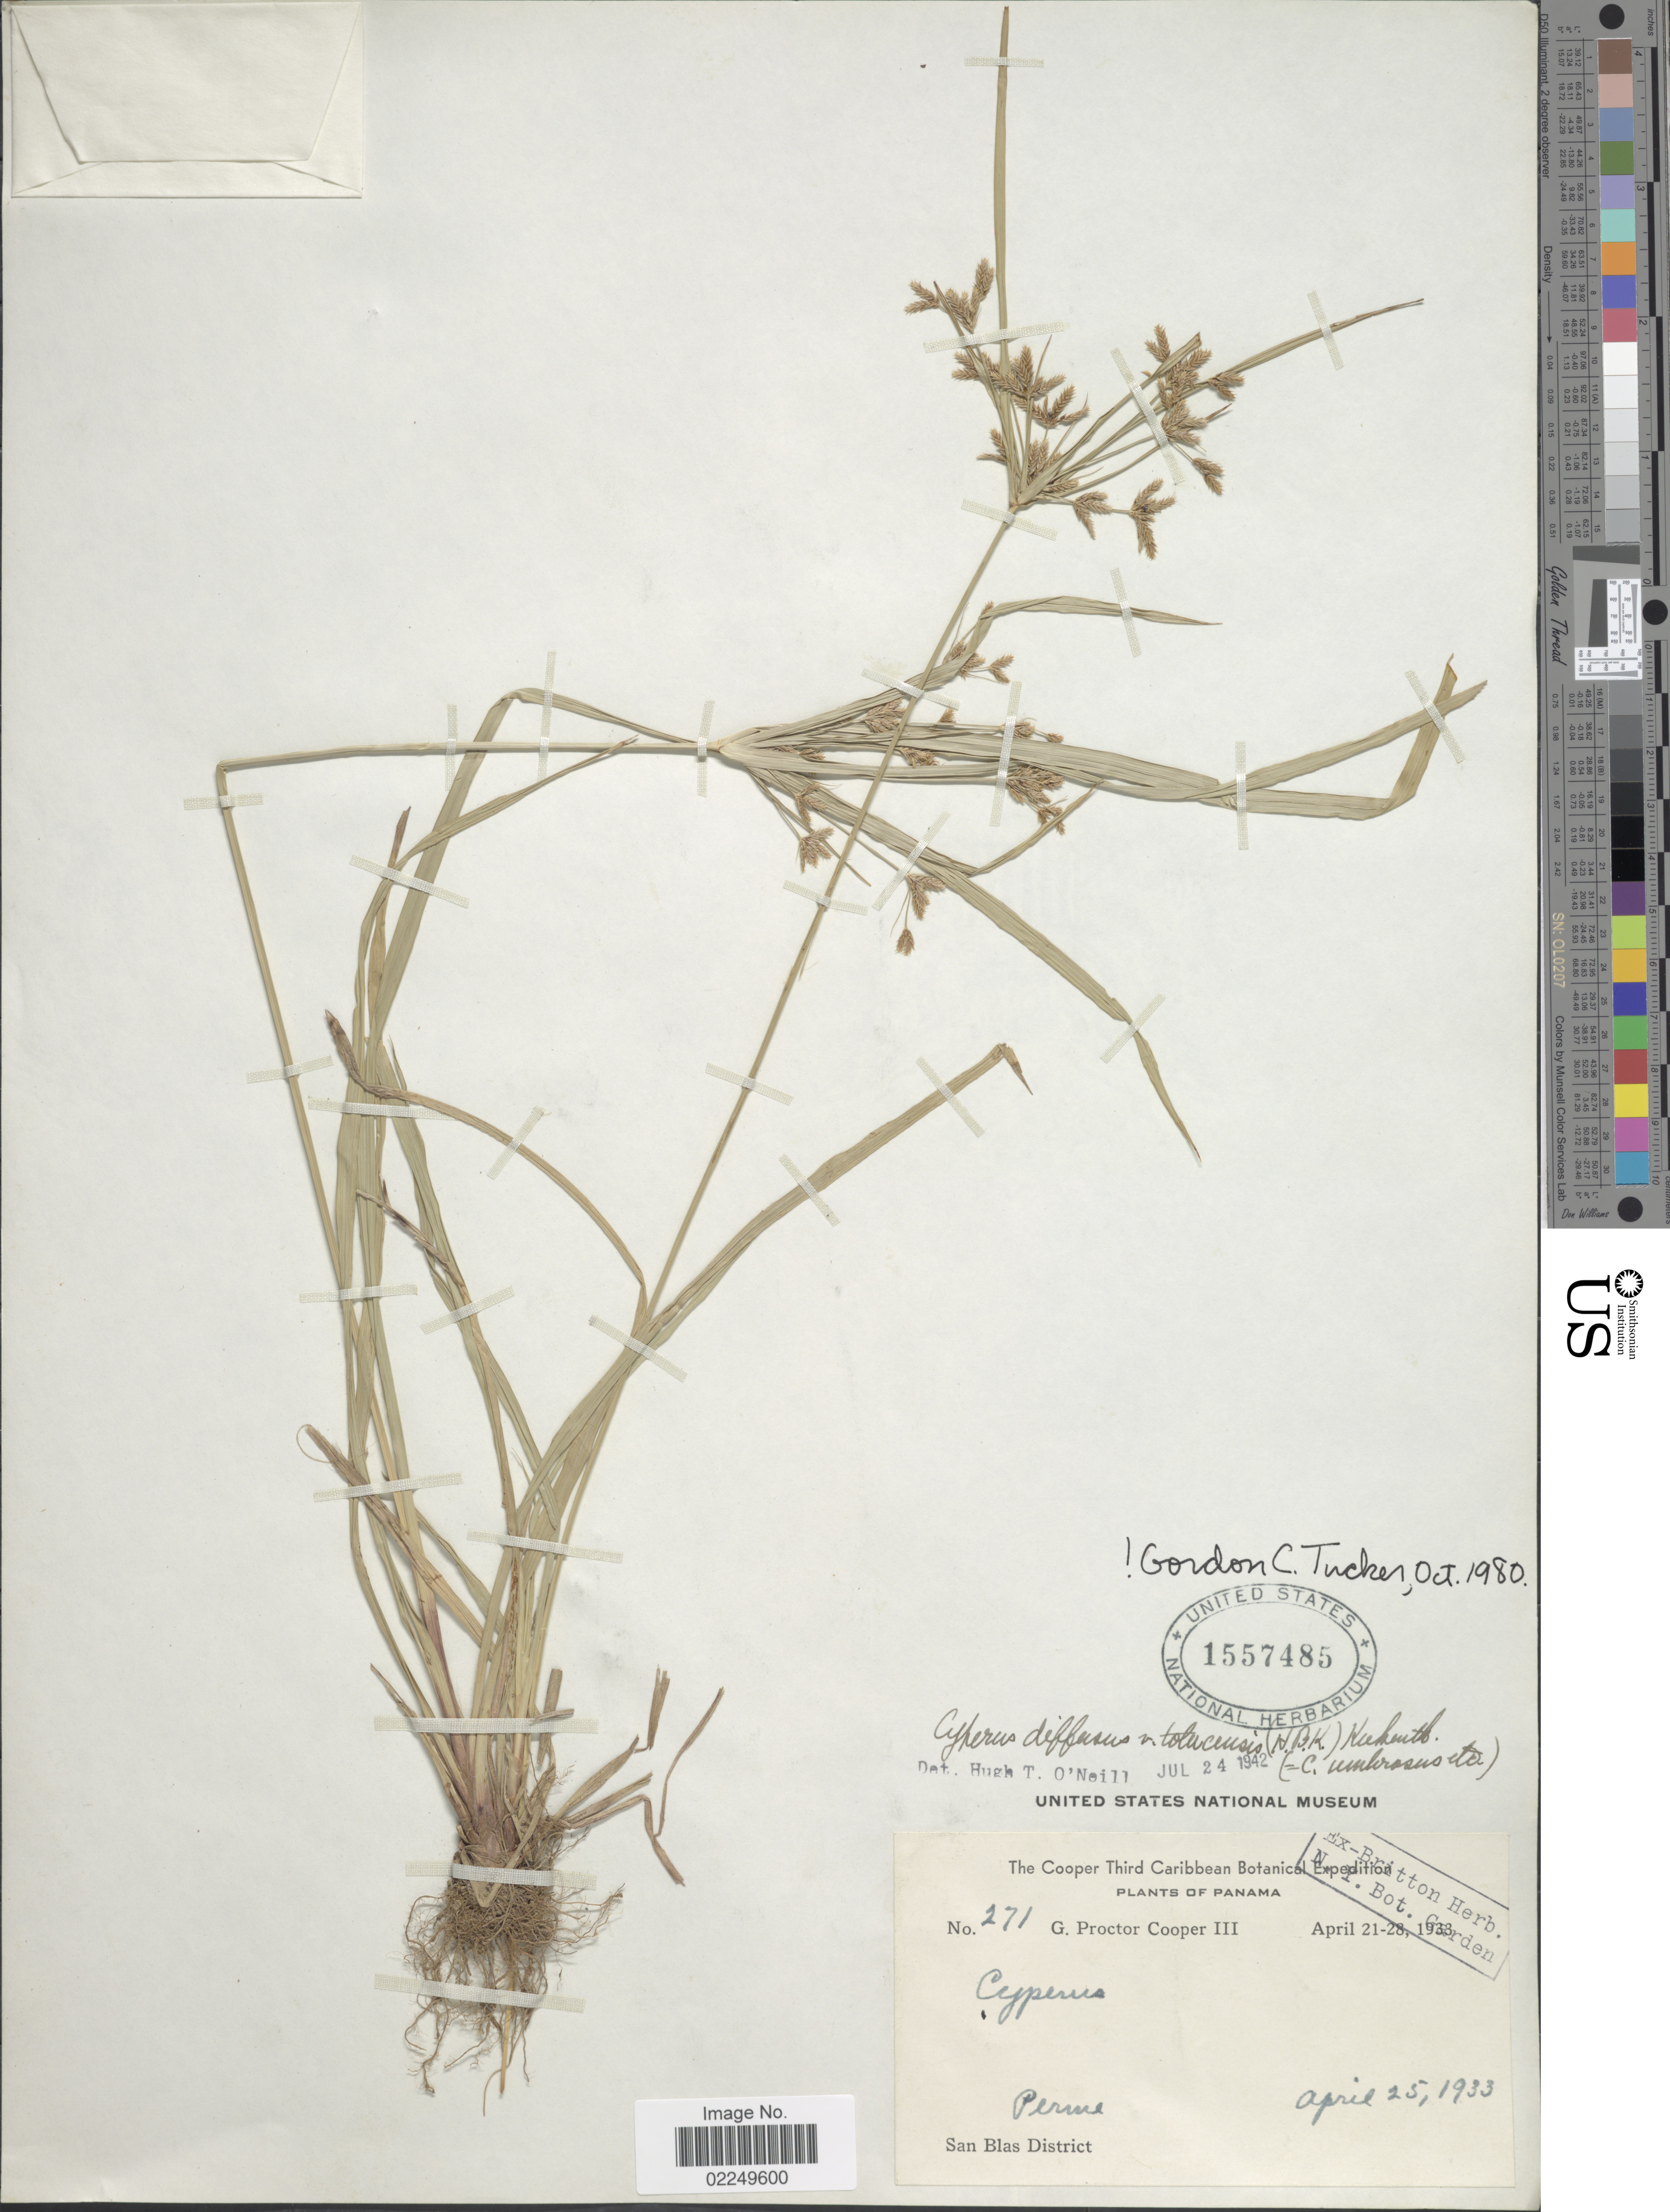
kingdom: Plantae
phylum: Tracheophyta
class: Liliopsida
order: Poales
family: Cyperaceae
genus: Cyperus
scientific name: Cyperus laxus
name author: Lam.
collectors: G. Cooper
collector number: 271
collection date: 1933-04-21/1933-04-28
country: Panama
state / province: Kuna Yala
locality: Perme, San Blas District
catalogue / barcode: US 1557485